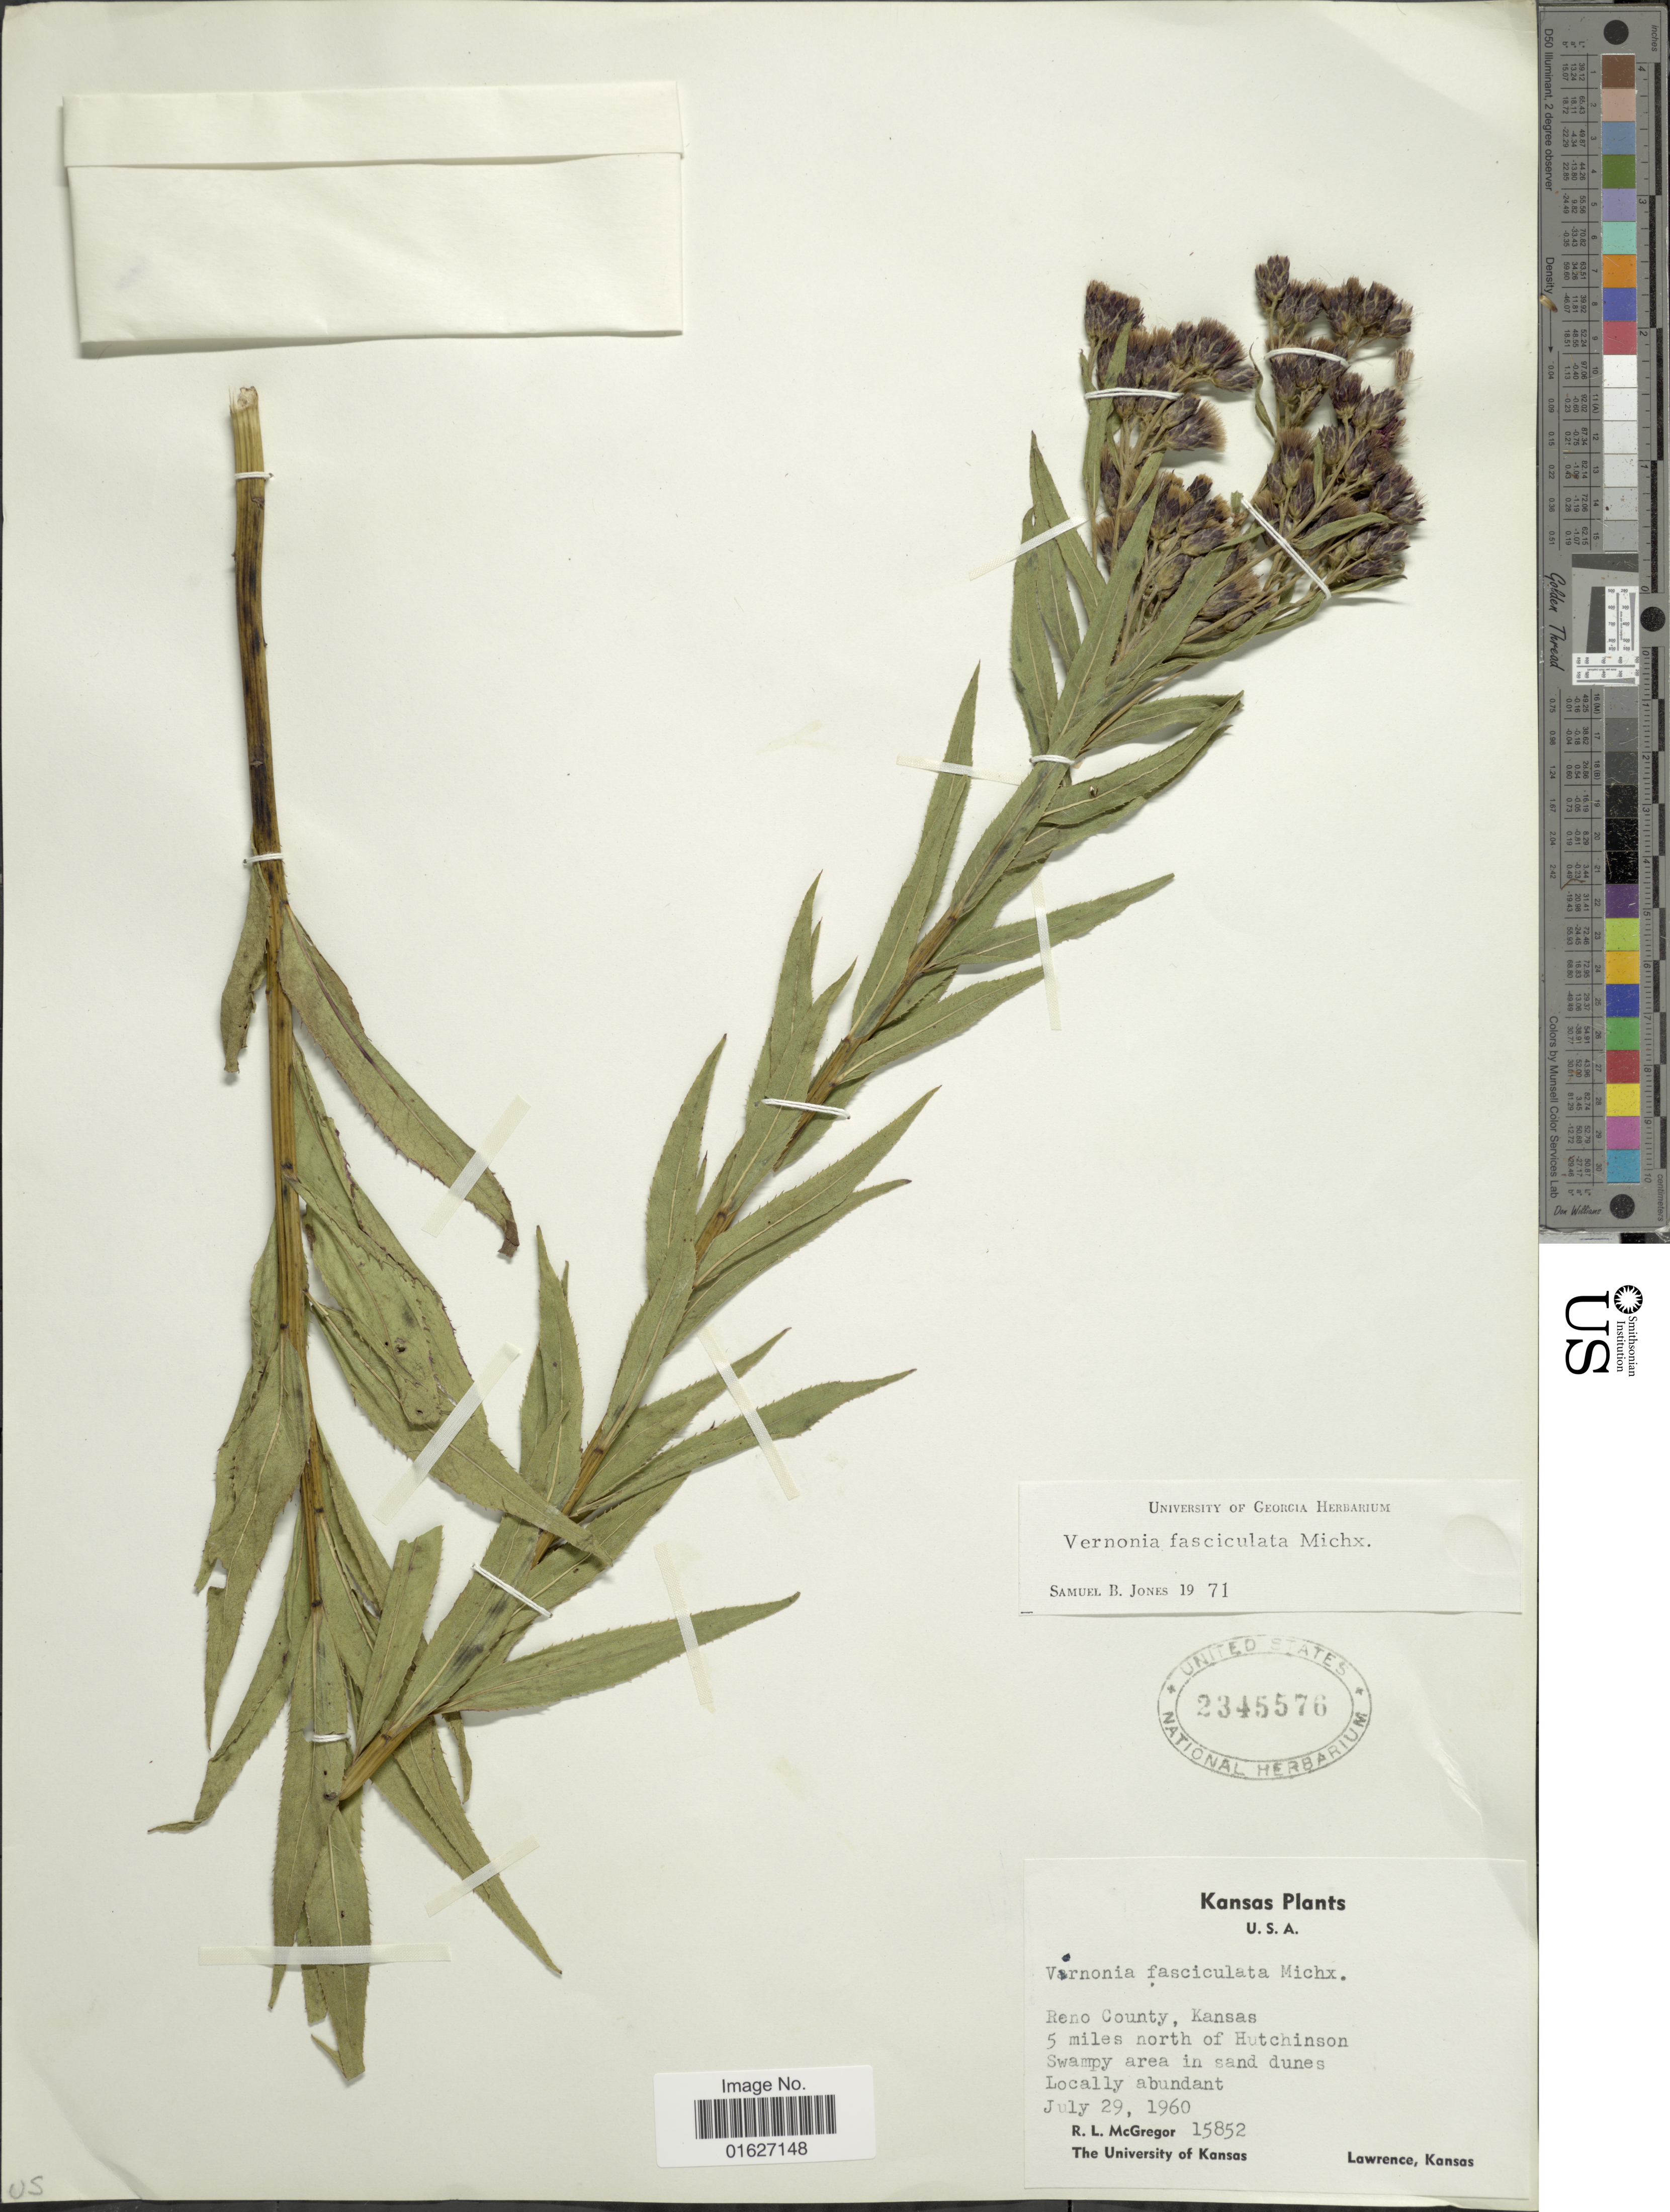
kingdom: Plantae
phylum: Tracheophyta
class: Magnoliopsida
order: Asterales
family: Asteraceae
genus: Vernonia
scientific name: Vernonia fasciculata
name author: Michx.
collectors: R. McGregor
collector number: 15852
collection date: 1960-07-29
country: United States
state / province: Kansas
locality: Reno County, 5 miles north of Hutchinson, swampy area in sandy dunes.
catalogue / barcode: US 2345576